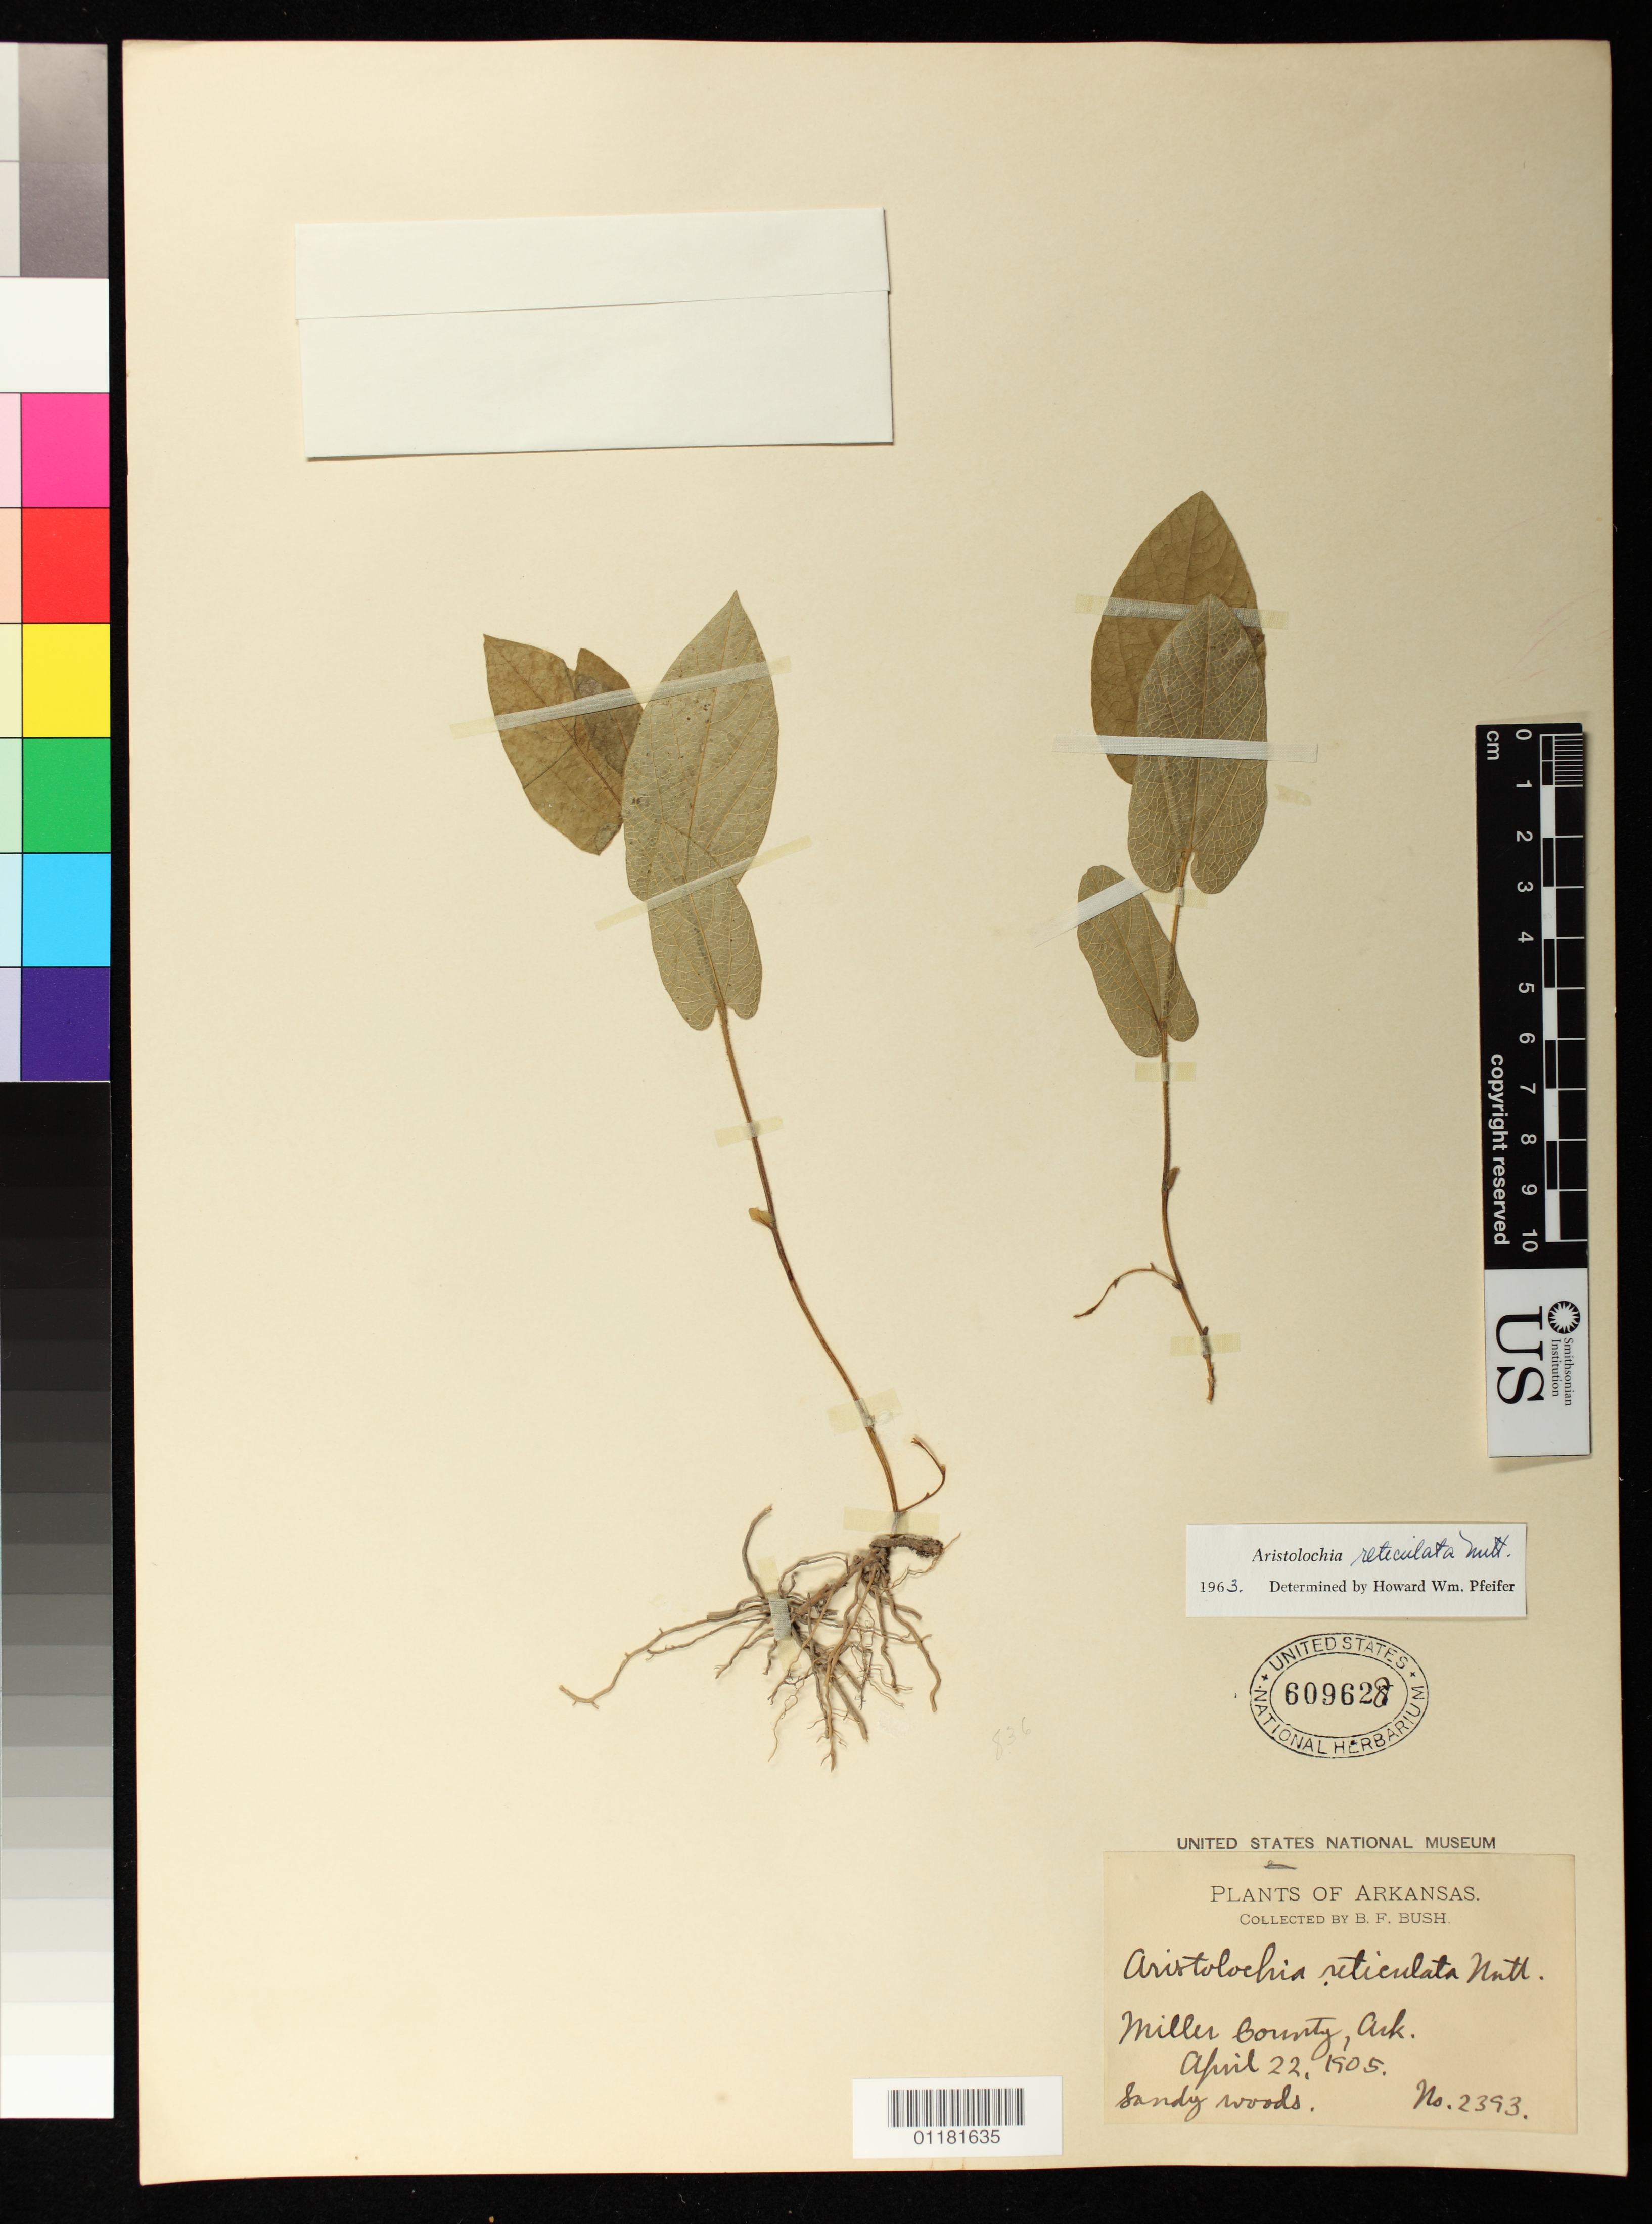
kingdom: Plantae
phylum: Tracheophyta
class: Magnoliopsida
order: Piperales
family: Aristolochiaceae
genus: Aristolochia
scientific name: Aristolochia reticulata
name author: Nutt.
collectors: B. F. Bush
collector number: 2393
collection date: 1905-04-22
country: United States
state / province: Arkansas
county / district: Miller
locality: Miller County Sandy woods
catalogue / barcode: US 609628